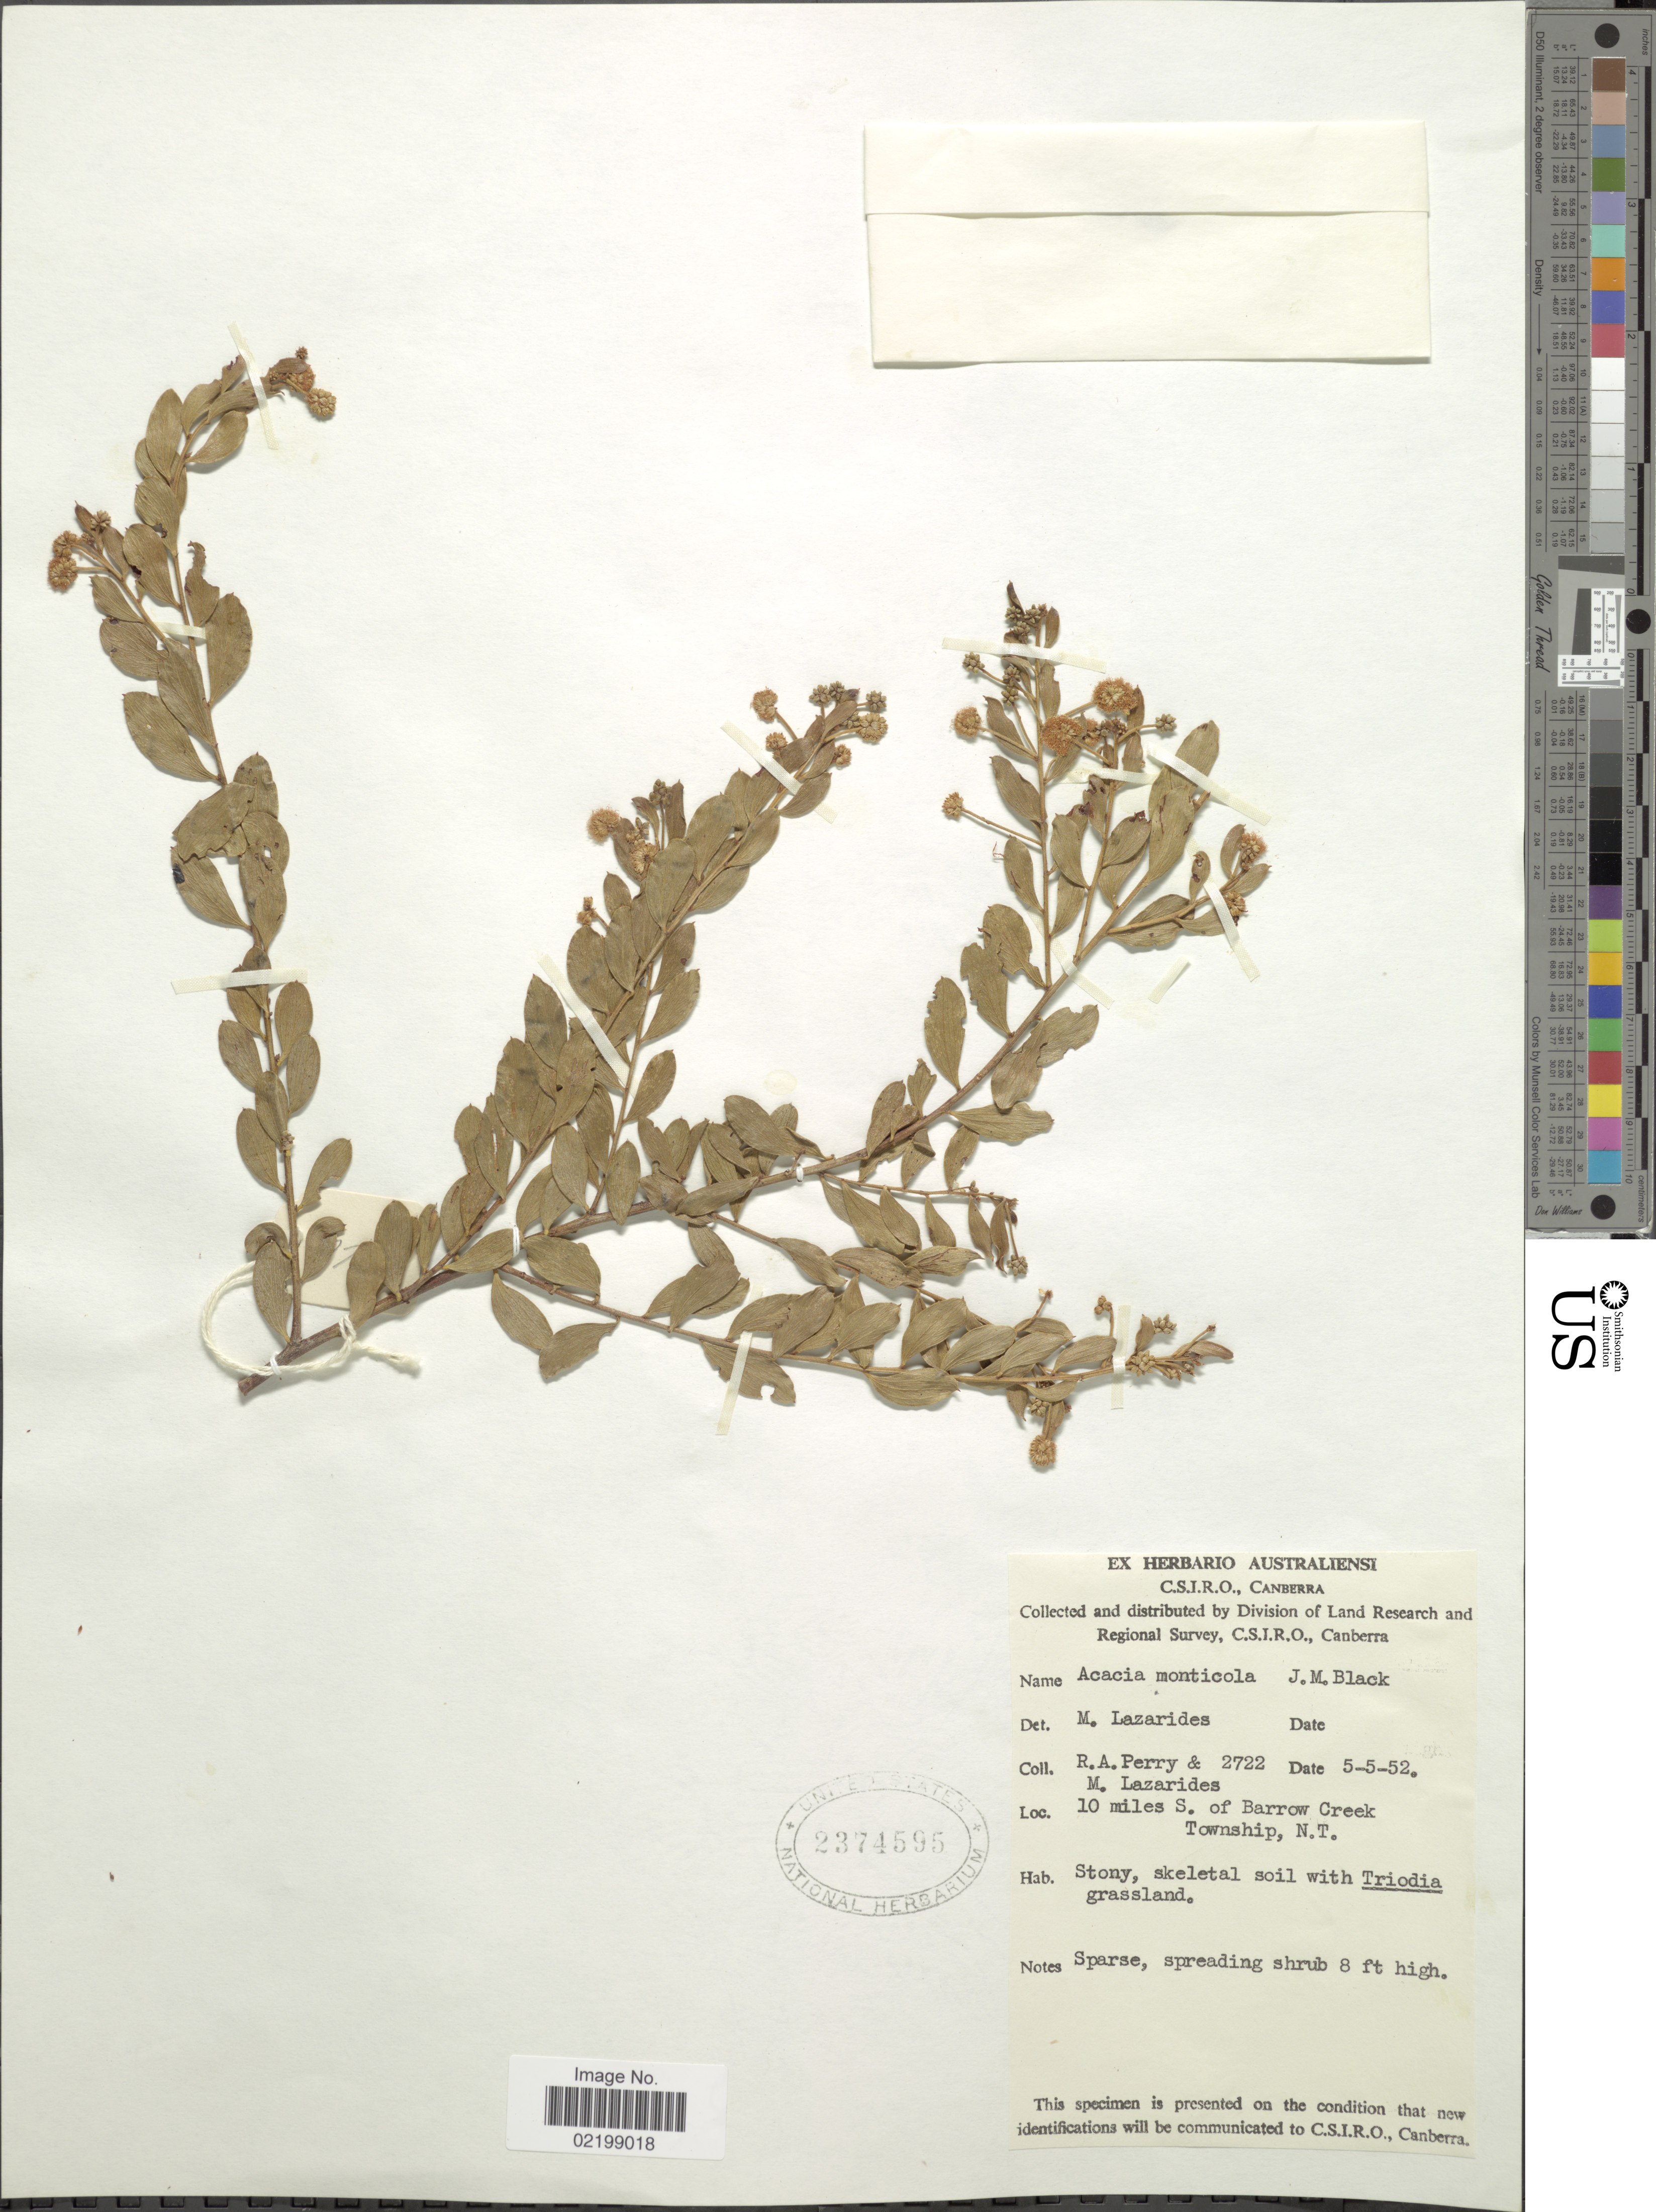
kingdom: Plantae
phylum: Tracheophyta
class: Magnoliopsida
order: Fabales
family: Fabaceae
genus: Acacia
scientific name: Acacia monticola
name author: J.M. Black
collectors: Perry, R. A. & M. Lazarides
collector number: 2722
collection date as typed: Transcribed d/m/y: 5/5/52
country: Australia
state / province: Northern Territory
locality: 10 miles S. of Barrow Creek Township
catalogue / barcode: US 2374595